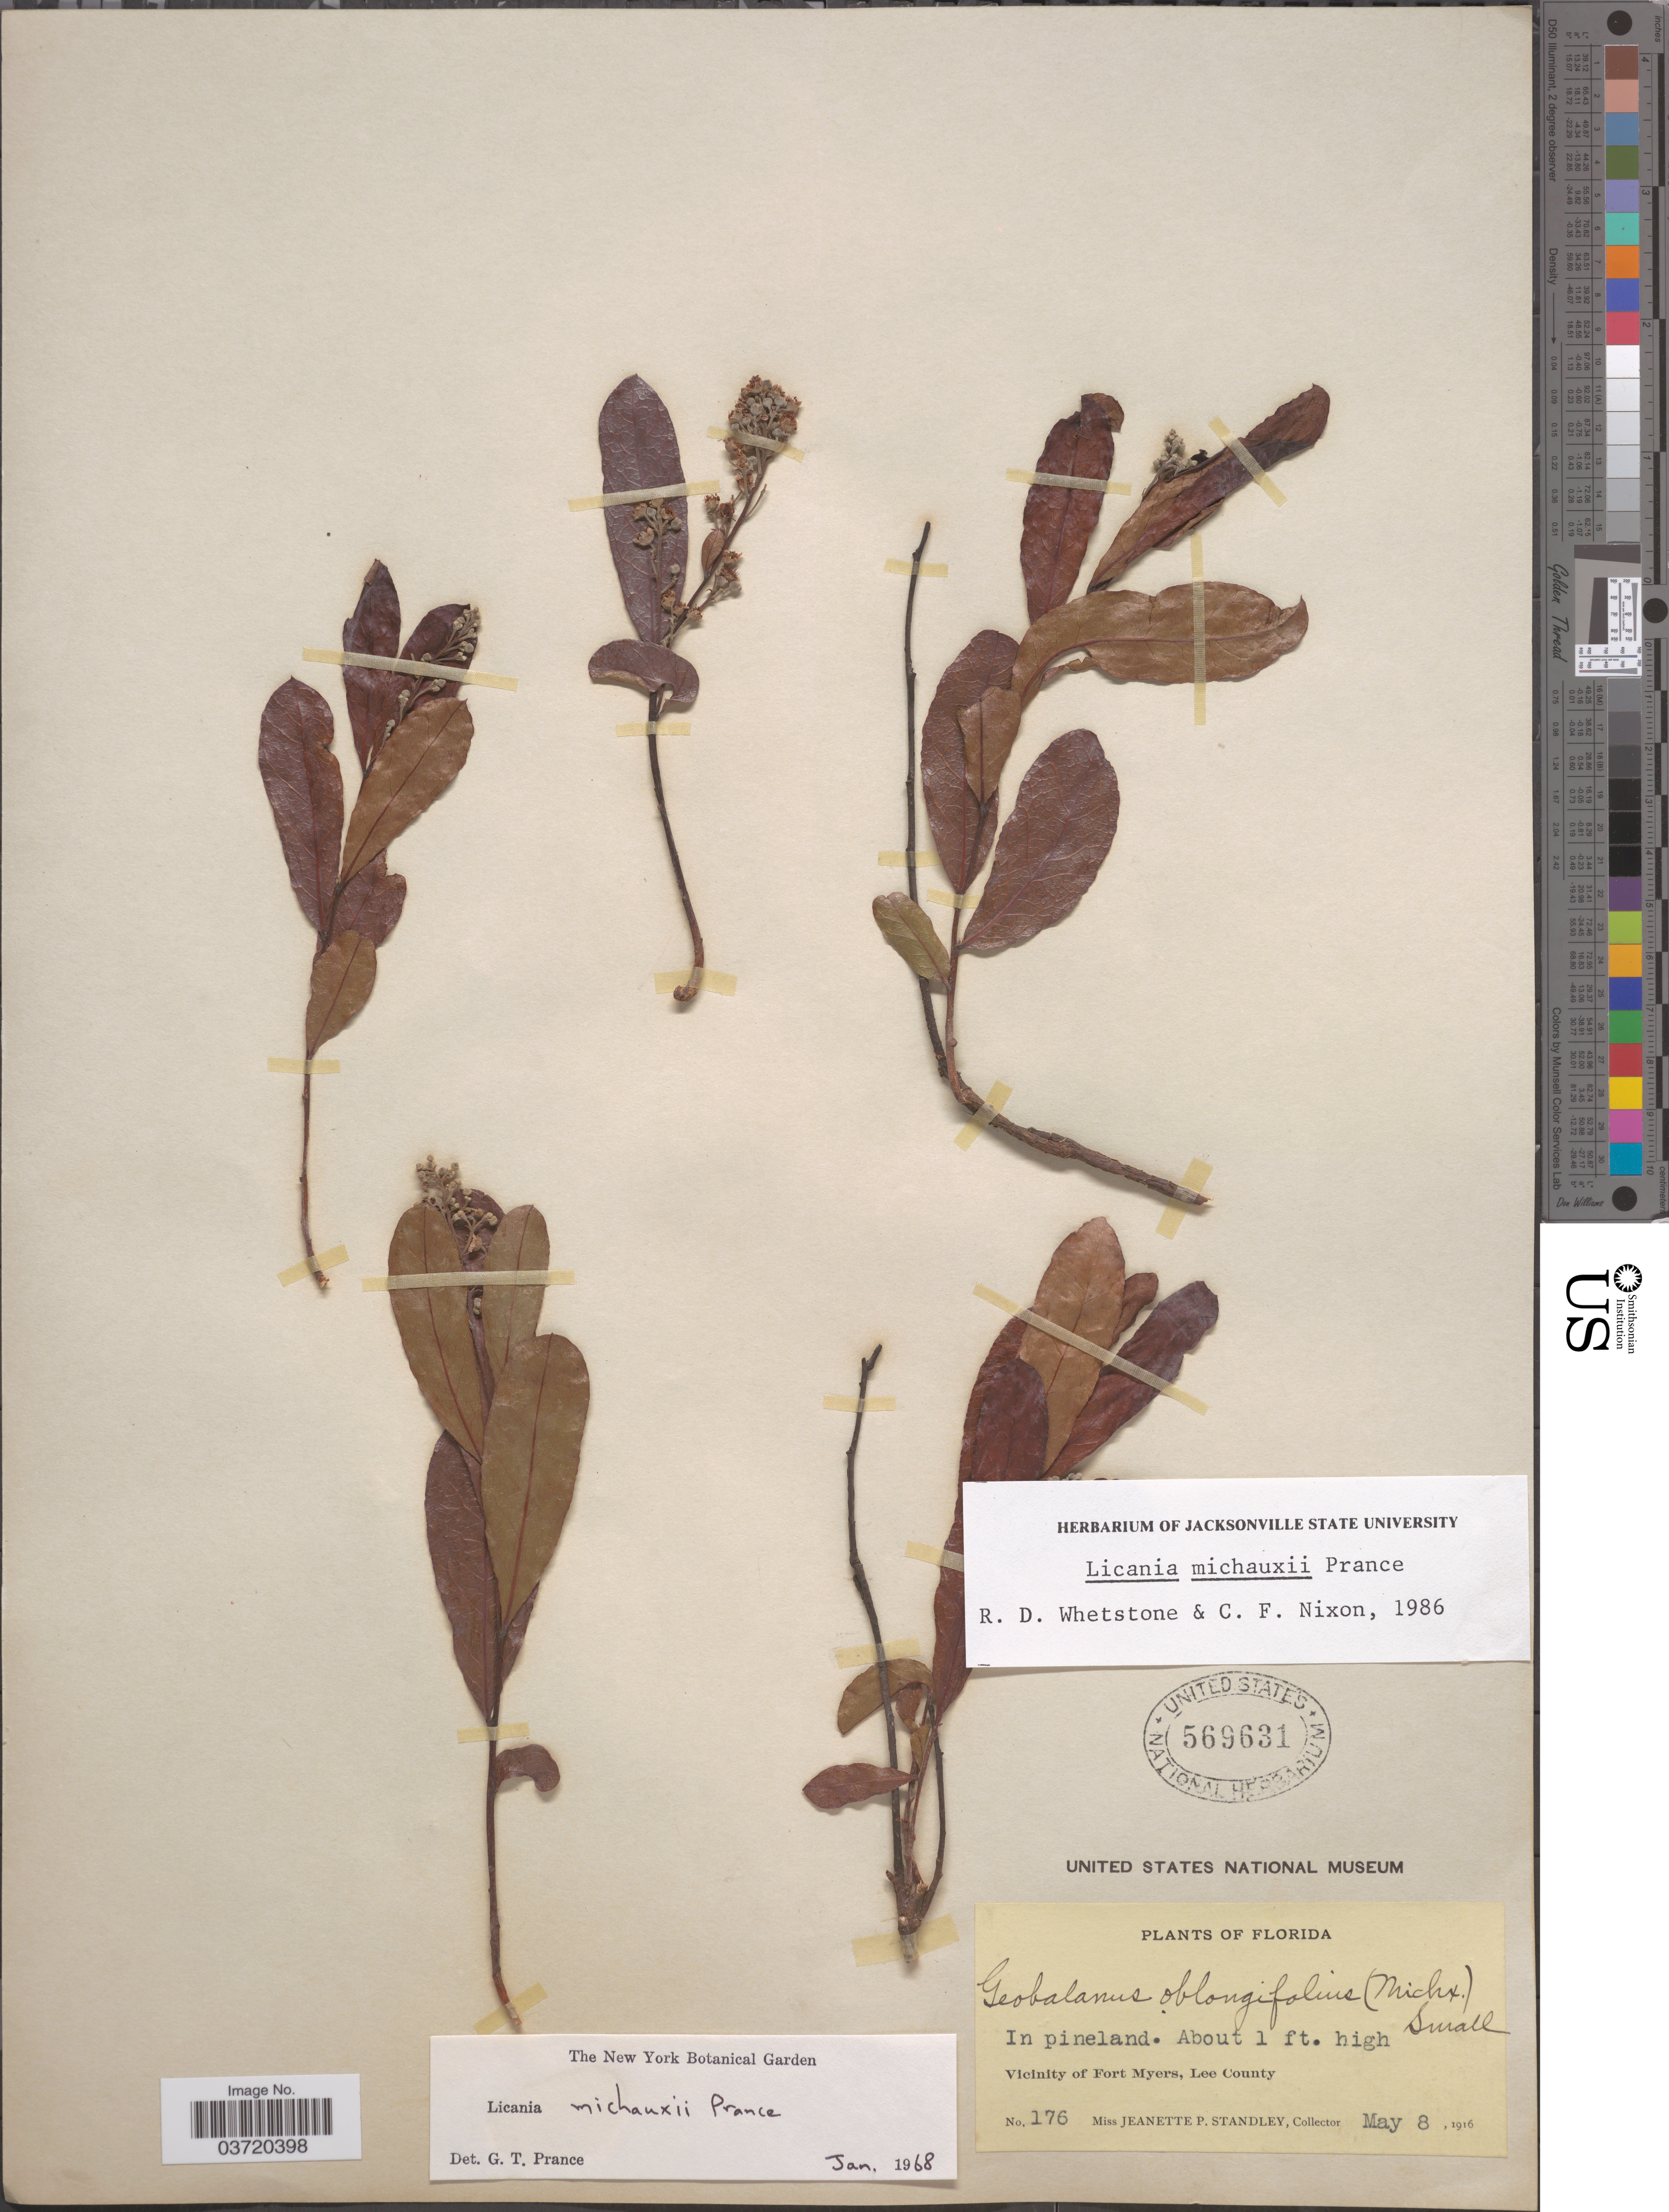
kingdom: Plantae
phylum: Tracheophyta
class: Magnoliopsida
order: Malpighiales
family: Chrysobalanaceae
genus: Geobalanus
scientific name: Geobalanus oblongifolius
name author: (Michx.) Small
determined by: Strong, M. T., (US), Smithsonian Institution - National Museum of Natural History (UNITED STATES)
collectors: J. P. Standley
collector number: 176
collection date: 1916-05-08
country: United States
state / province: Florida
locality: Vicinity of Fort Myers, Lee County.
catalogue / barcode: US 569631